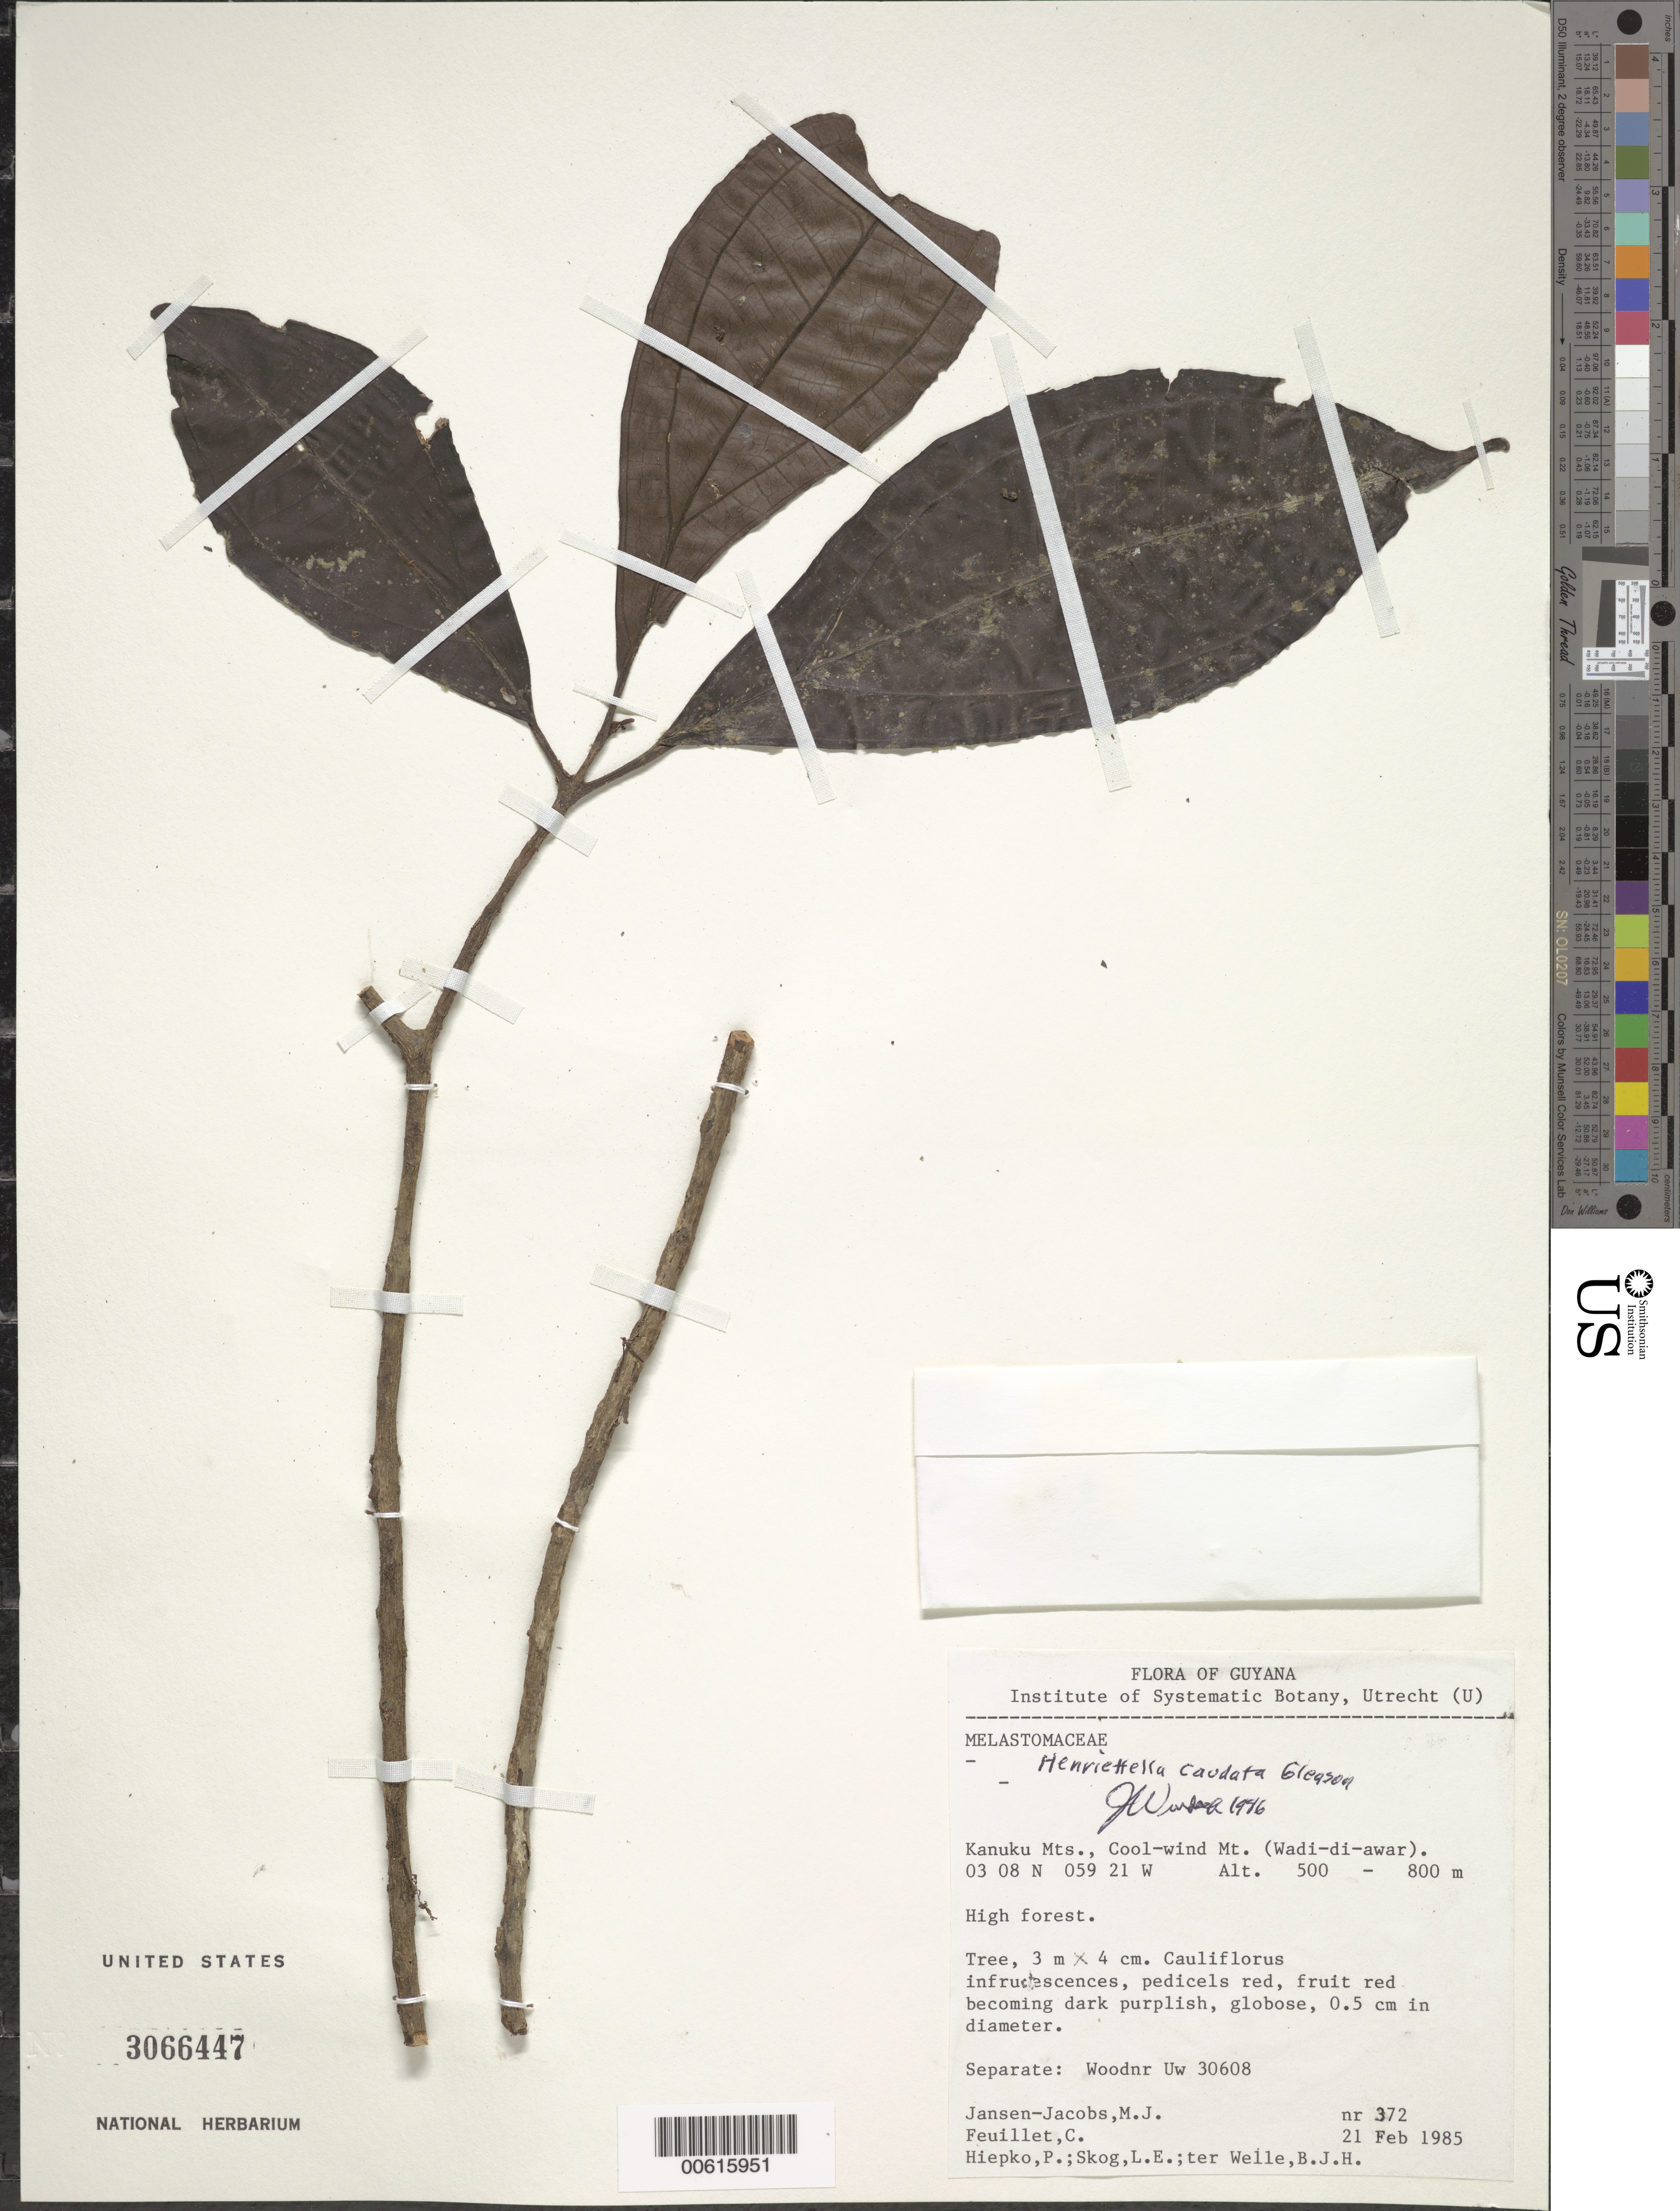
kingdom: Plantae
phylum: Tracheophyta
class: Magnoliopsida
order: Myrtales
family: Melastomataceae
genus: Henriettea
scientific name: Henriettea caudata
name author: (Gleason) Penneys et al.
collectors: M. J. Jansen-Jacobs, C. Feuillet, P. H. Hiepko, L. E. Skog & B. Welle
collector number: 372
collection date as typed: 21-Feb-85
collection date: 1985-02-21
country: Guyana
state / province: U. Takutu-U. Essequibo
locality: Kanuku Mts., Cool-wind Mt. (Wadi-di-awar)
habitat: High forest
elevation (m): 500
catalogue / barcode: US 3066447